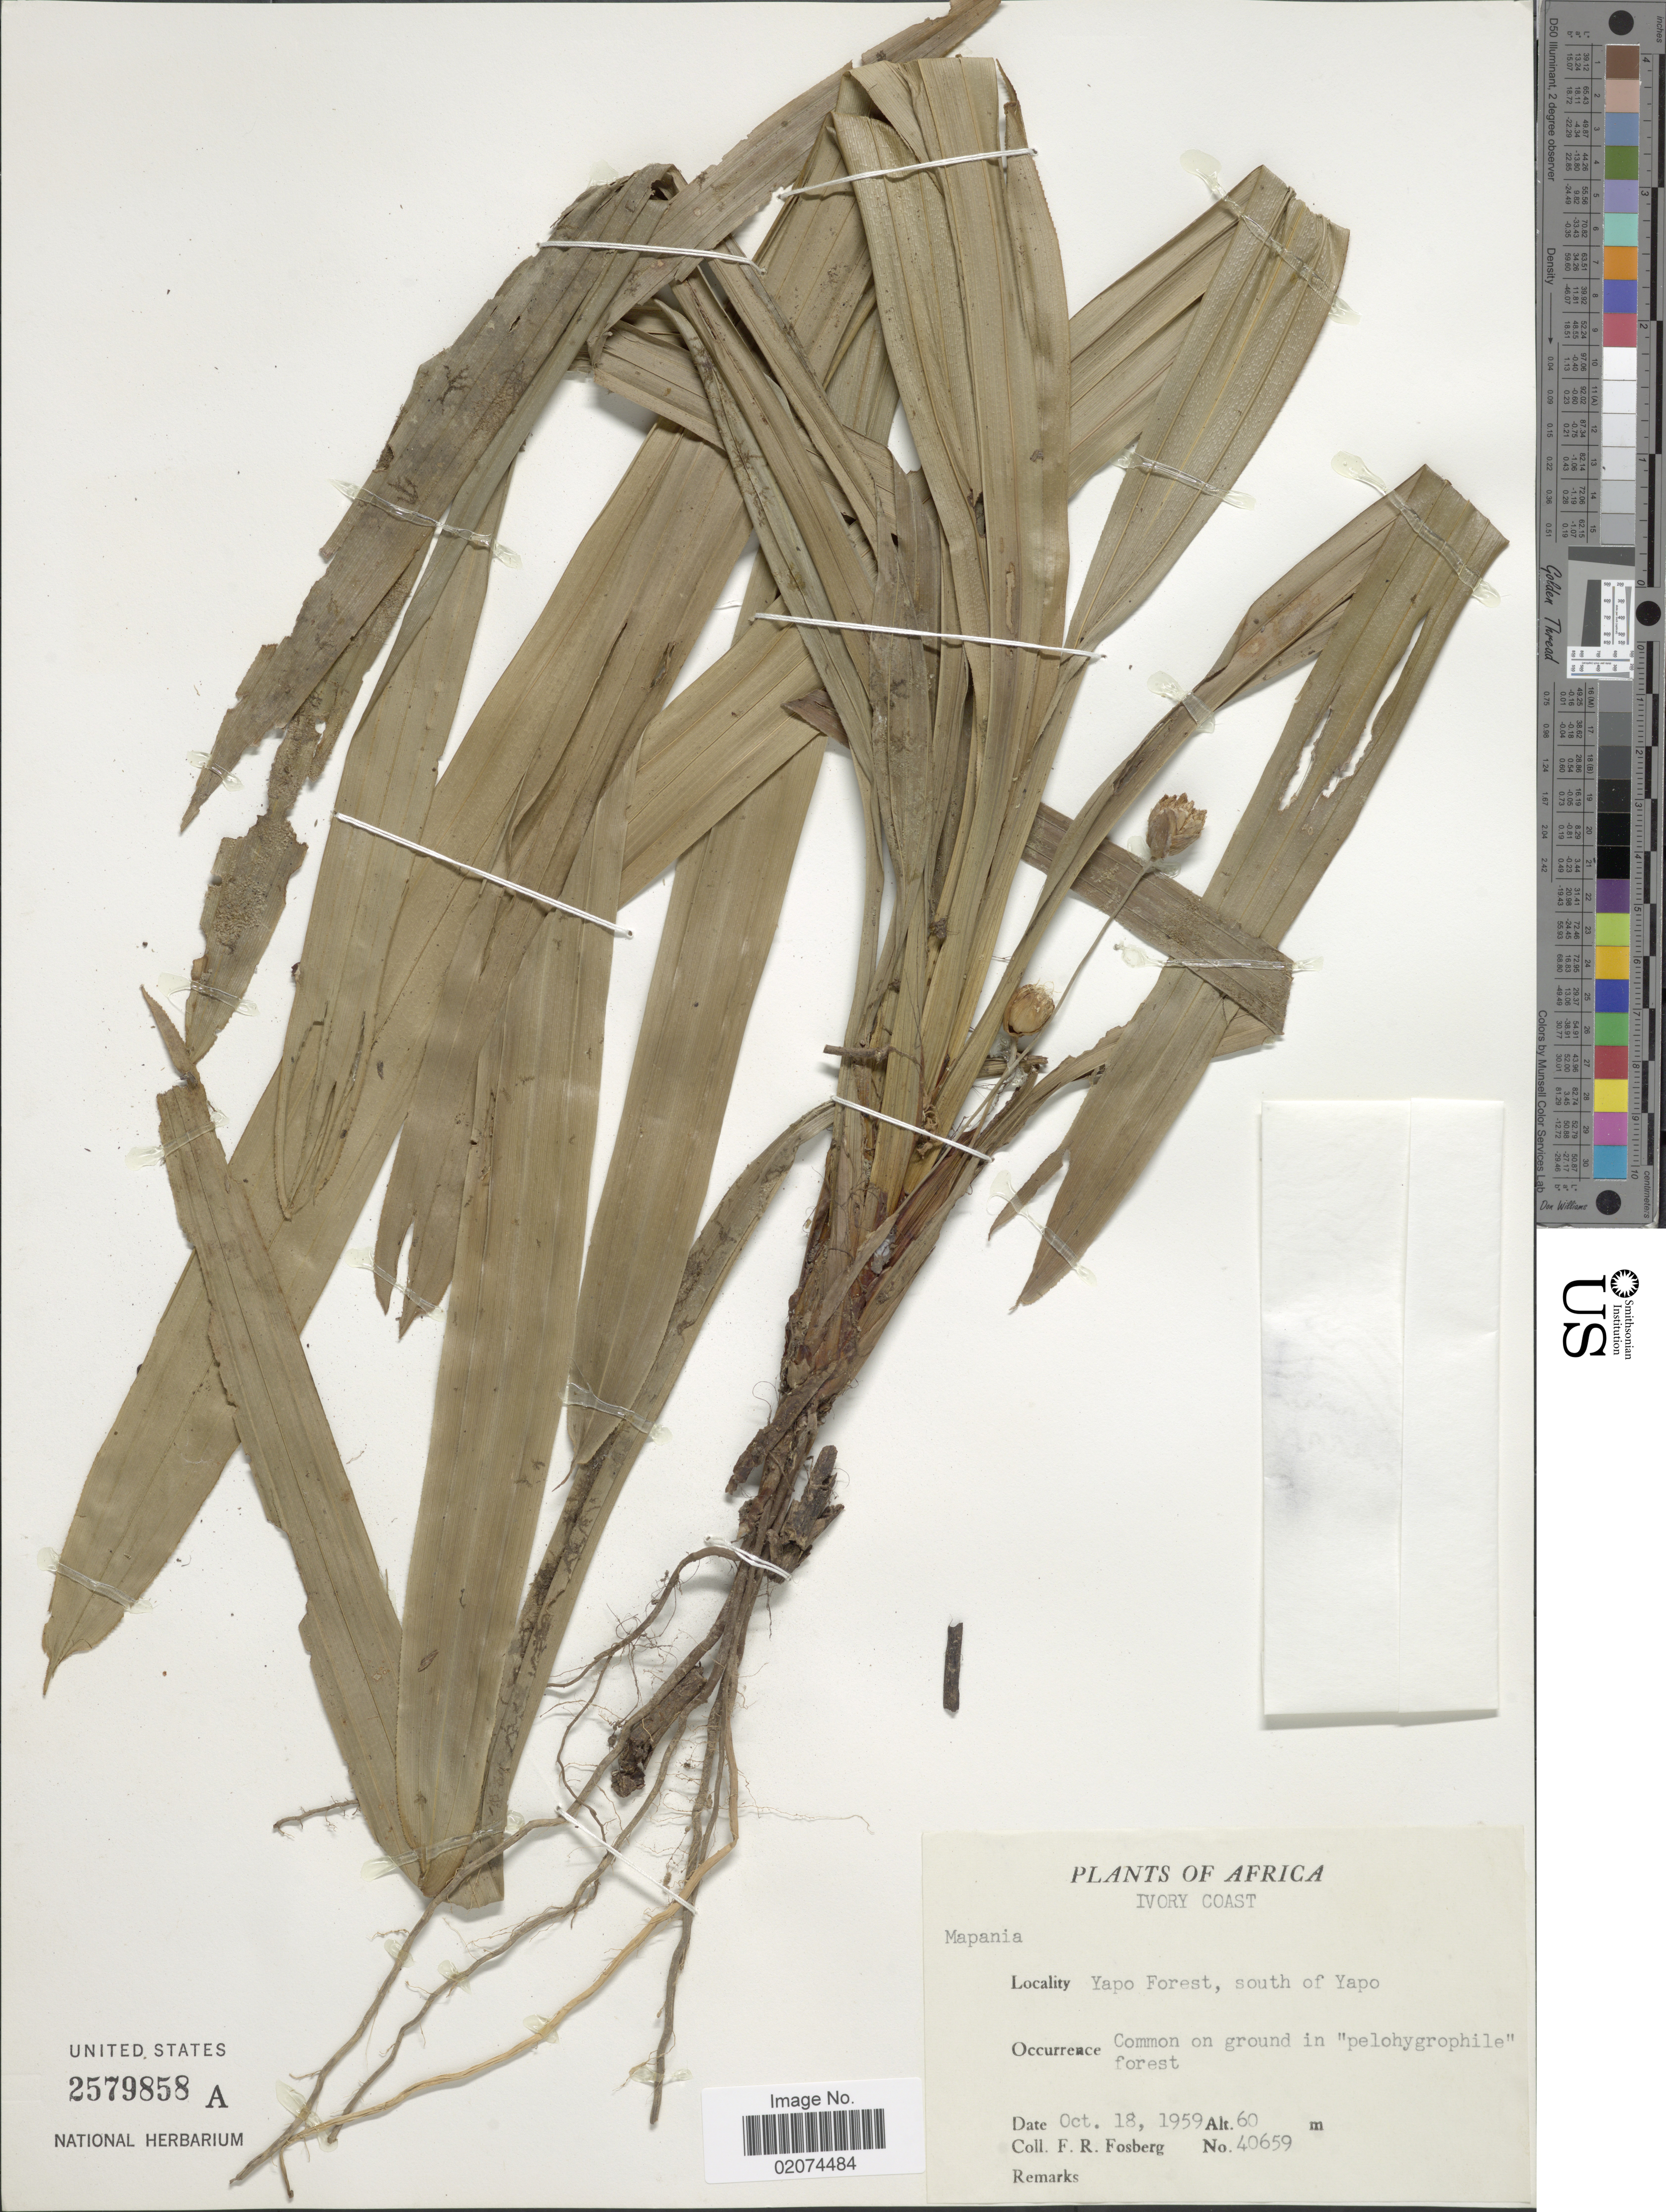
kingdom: Plantae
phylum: Tracheophyta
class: Liliopsida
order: Poales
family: Cyperaceae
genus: Mapania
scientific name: Mapania sp.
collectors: F. R. Fosberg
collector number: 40659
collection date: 1959-10-18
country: Ivory Coast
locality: Africa. Yapo Forest, south of Yapo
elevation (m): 60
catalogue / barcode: US 2579858A